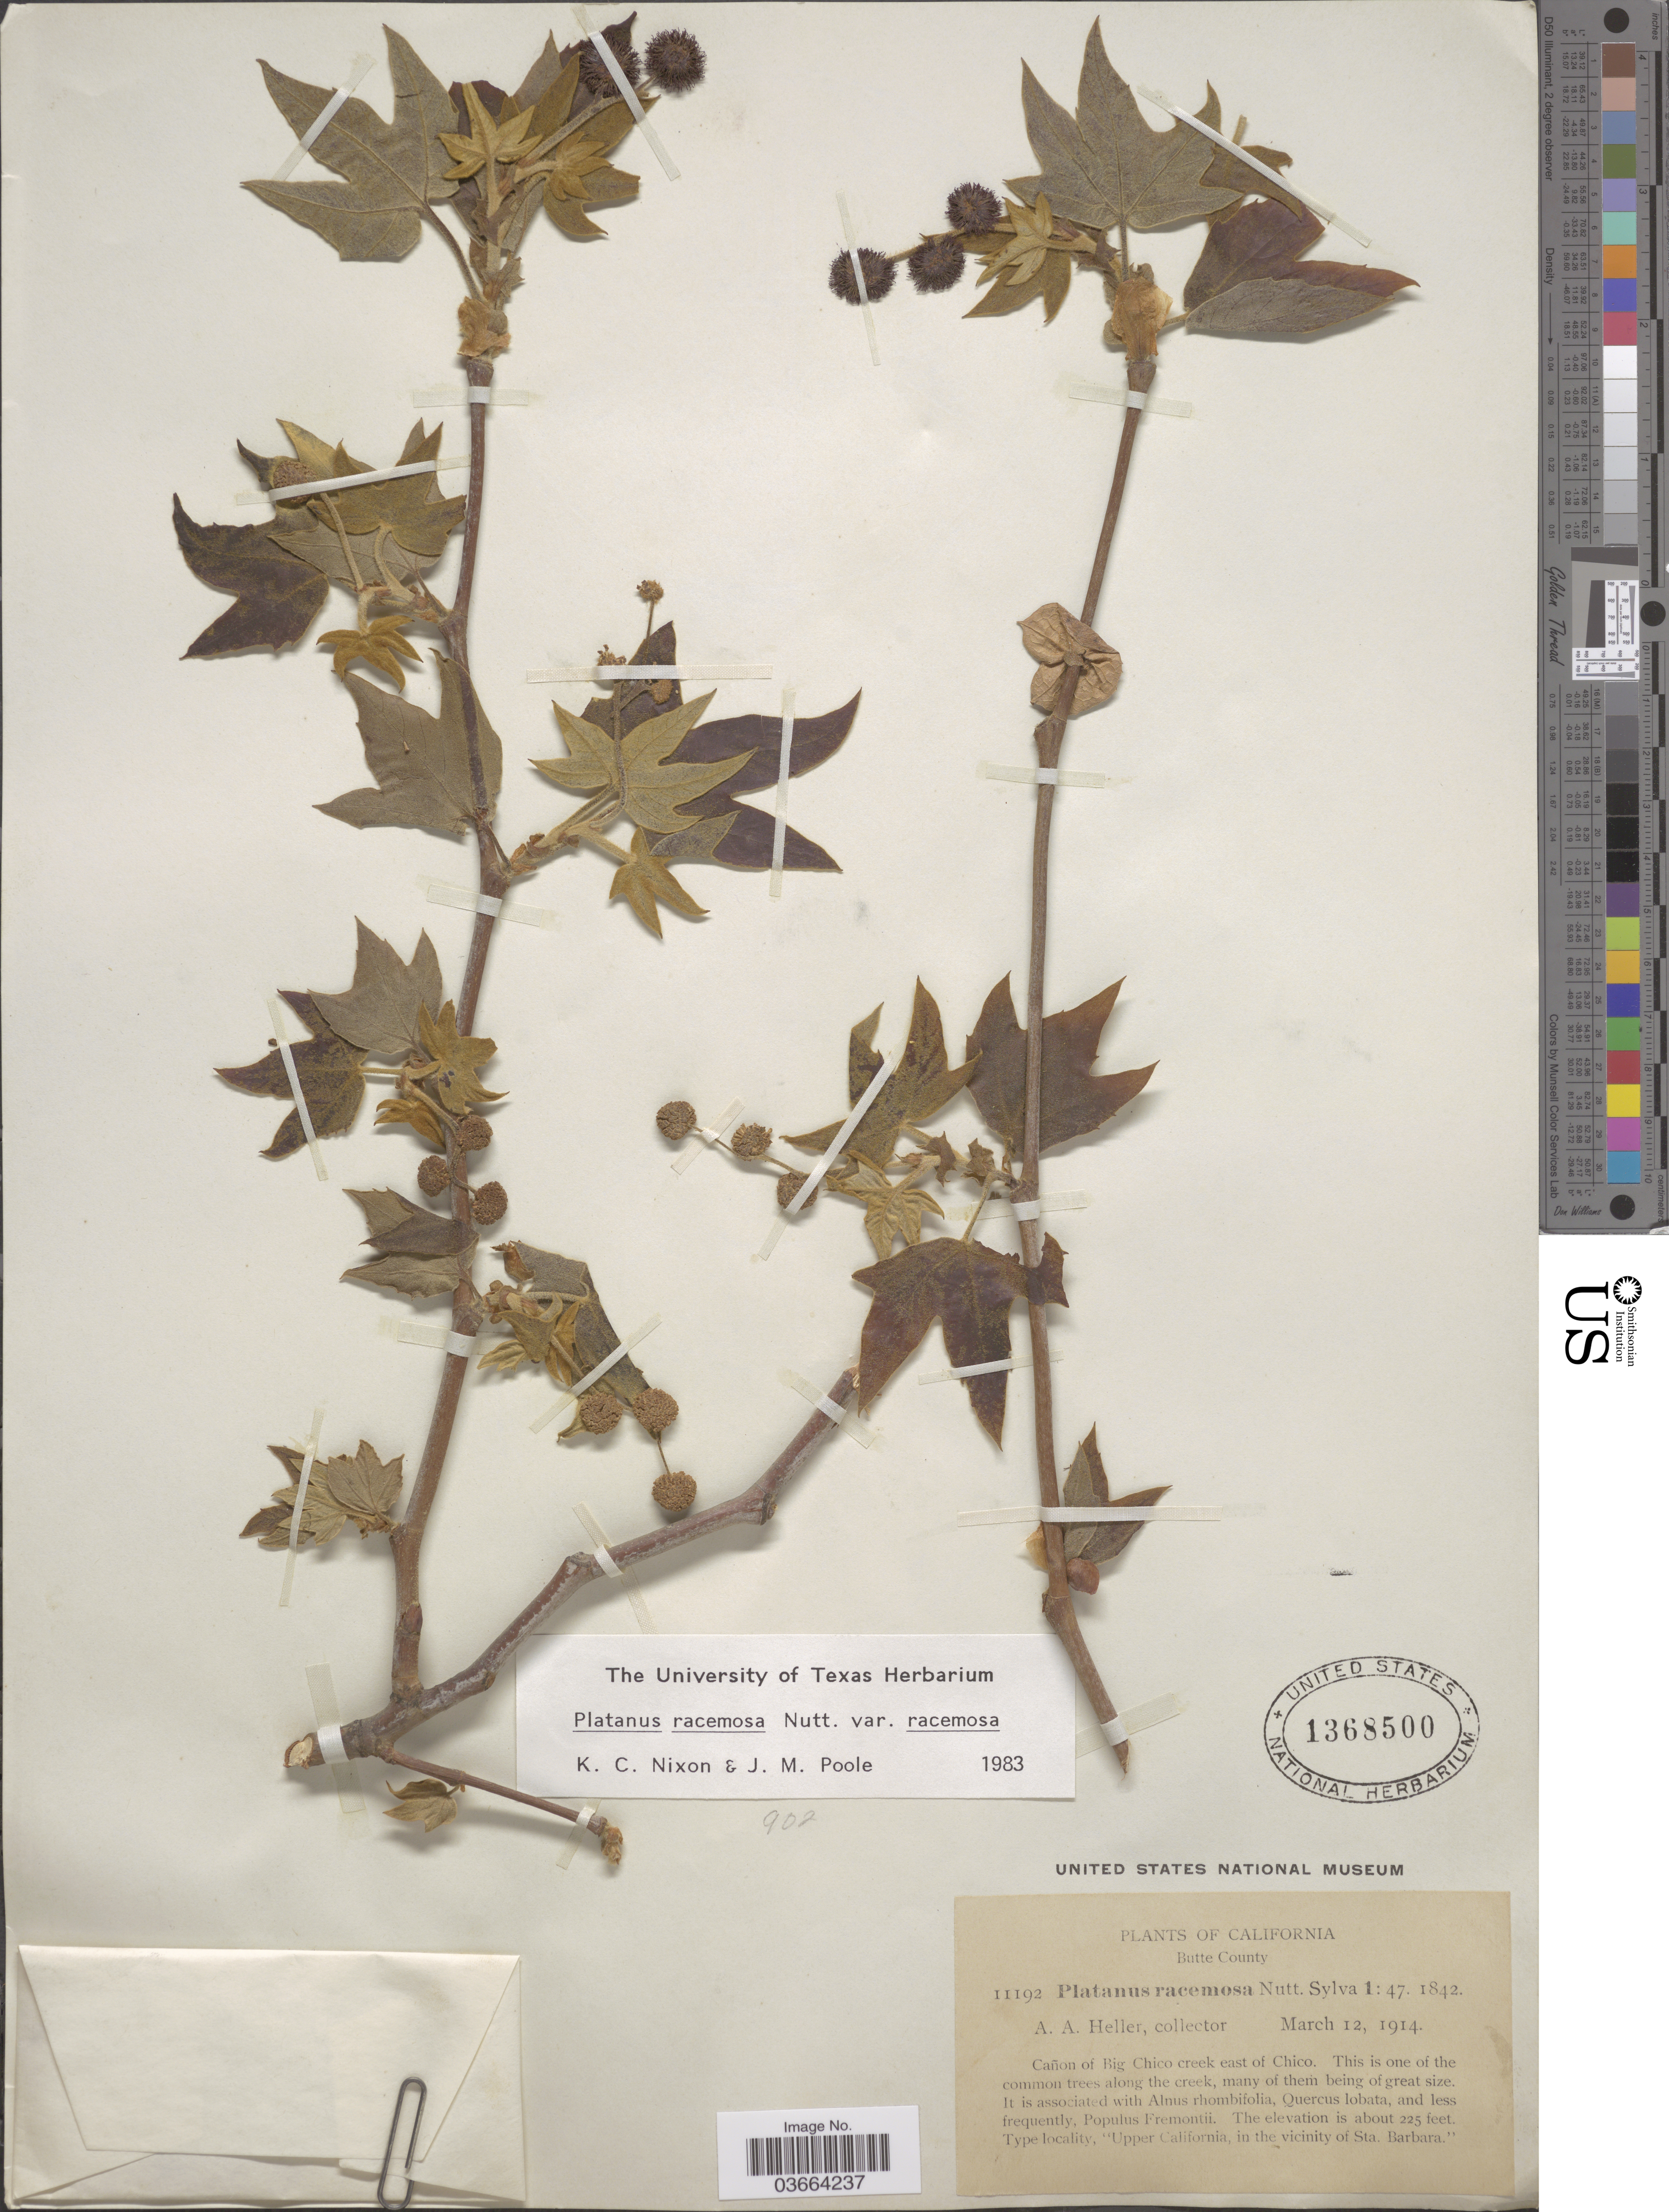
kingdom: Plantae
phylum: Tracheophyta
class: Magnoliopsida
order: Proteales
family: Platanaceae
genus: Platanus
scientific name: Platanus racemosa var. racemosa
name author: Nutt.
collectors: A. A. Heller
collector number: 11192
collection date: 1914-03-12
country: United States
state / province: California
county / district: Butte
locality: Butte County. Cañon of Big Chico creek east of Chico.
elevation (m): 69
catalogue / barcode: US 1368500